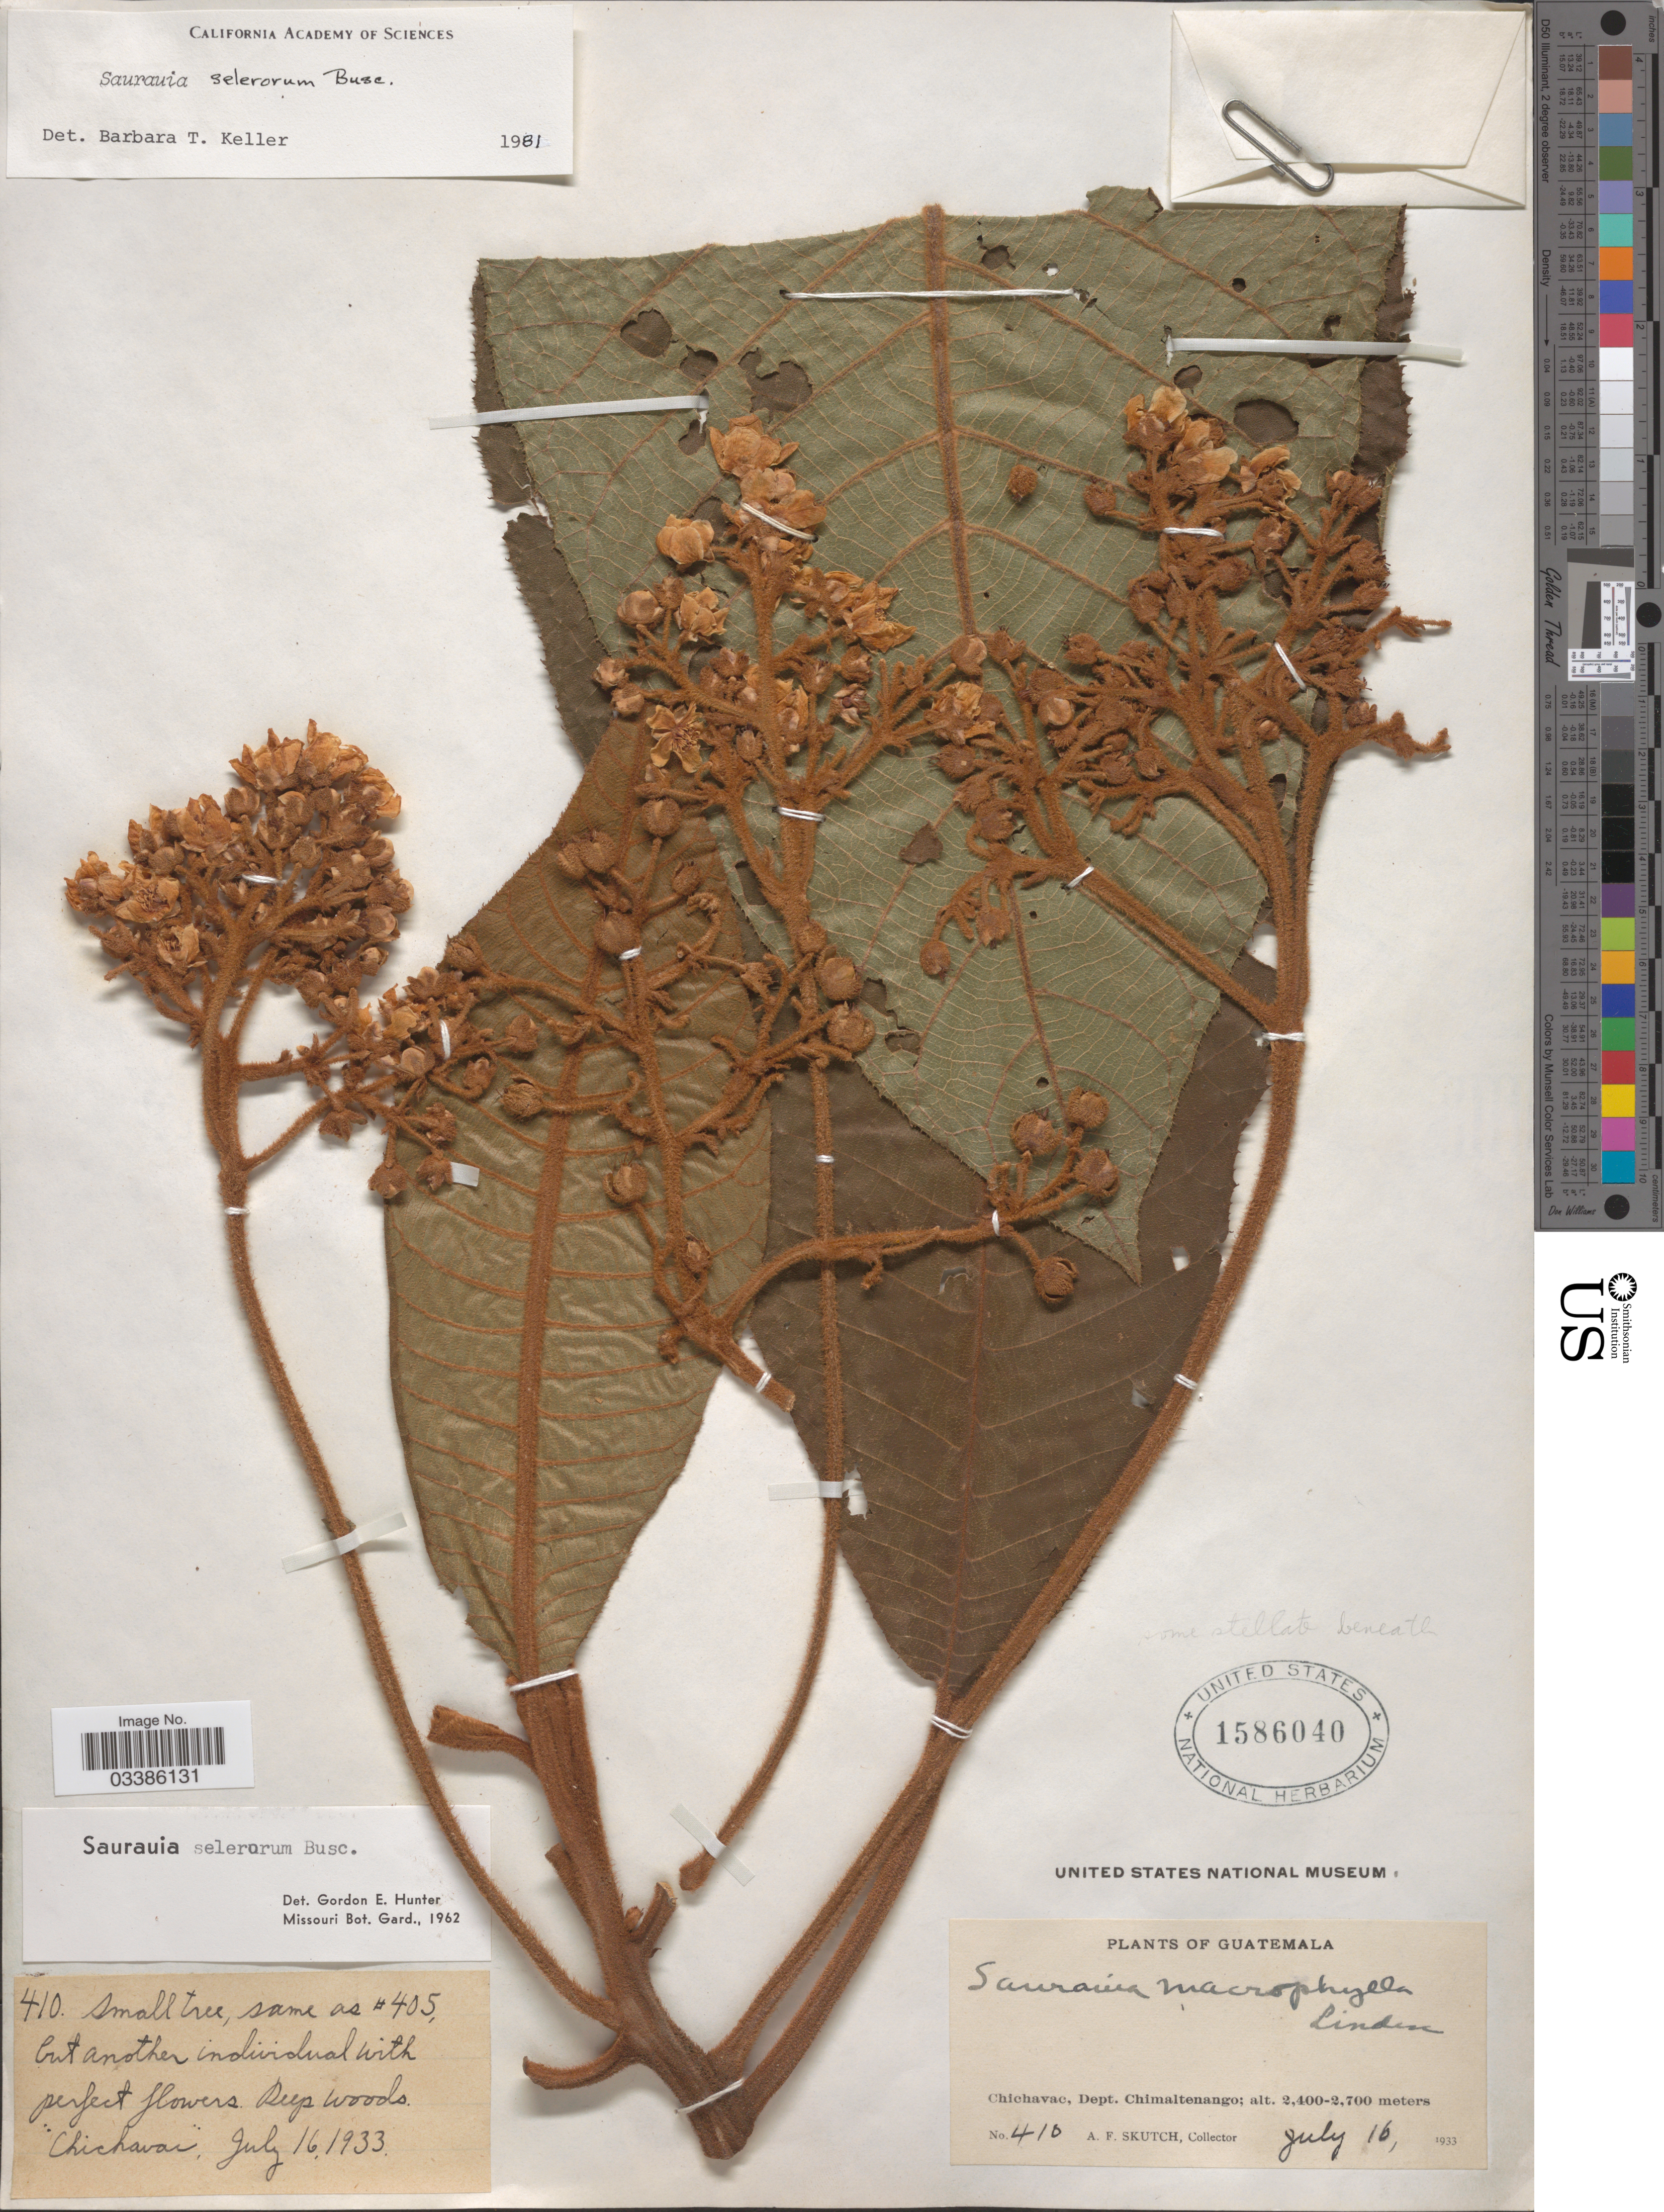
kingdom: Plantae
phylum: Tracheophyta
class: Magnoliopsida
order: Ericales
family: Actinidiaceae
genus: Saurauia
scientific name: Saurauia selerorum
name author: Buscal.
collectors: A. F. Skutch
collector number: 410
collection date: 1933-07-16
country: Guatemala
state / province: Chimaltenango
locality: Chichavac, Dept. Chimaltenango.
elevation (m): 2400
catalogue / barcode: US 1586040